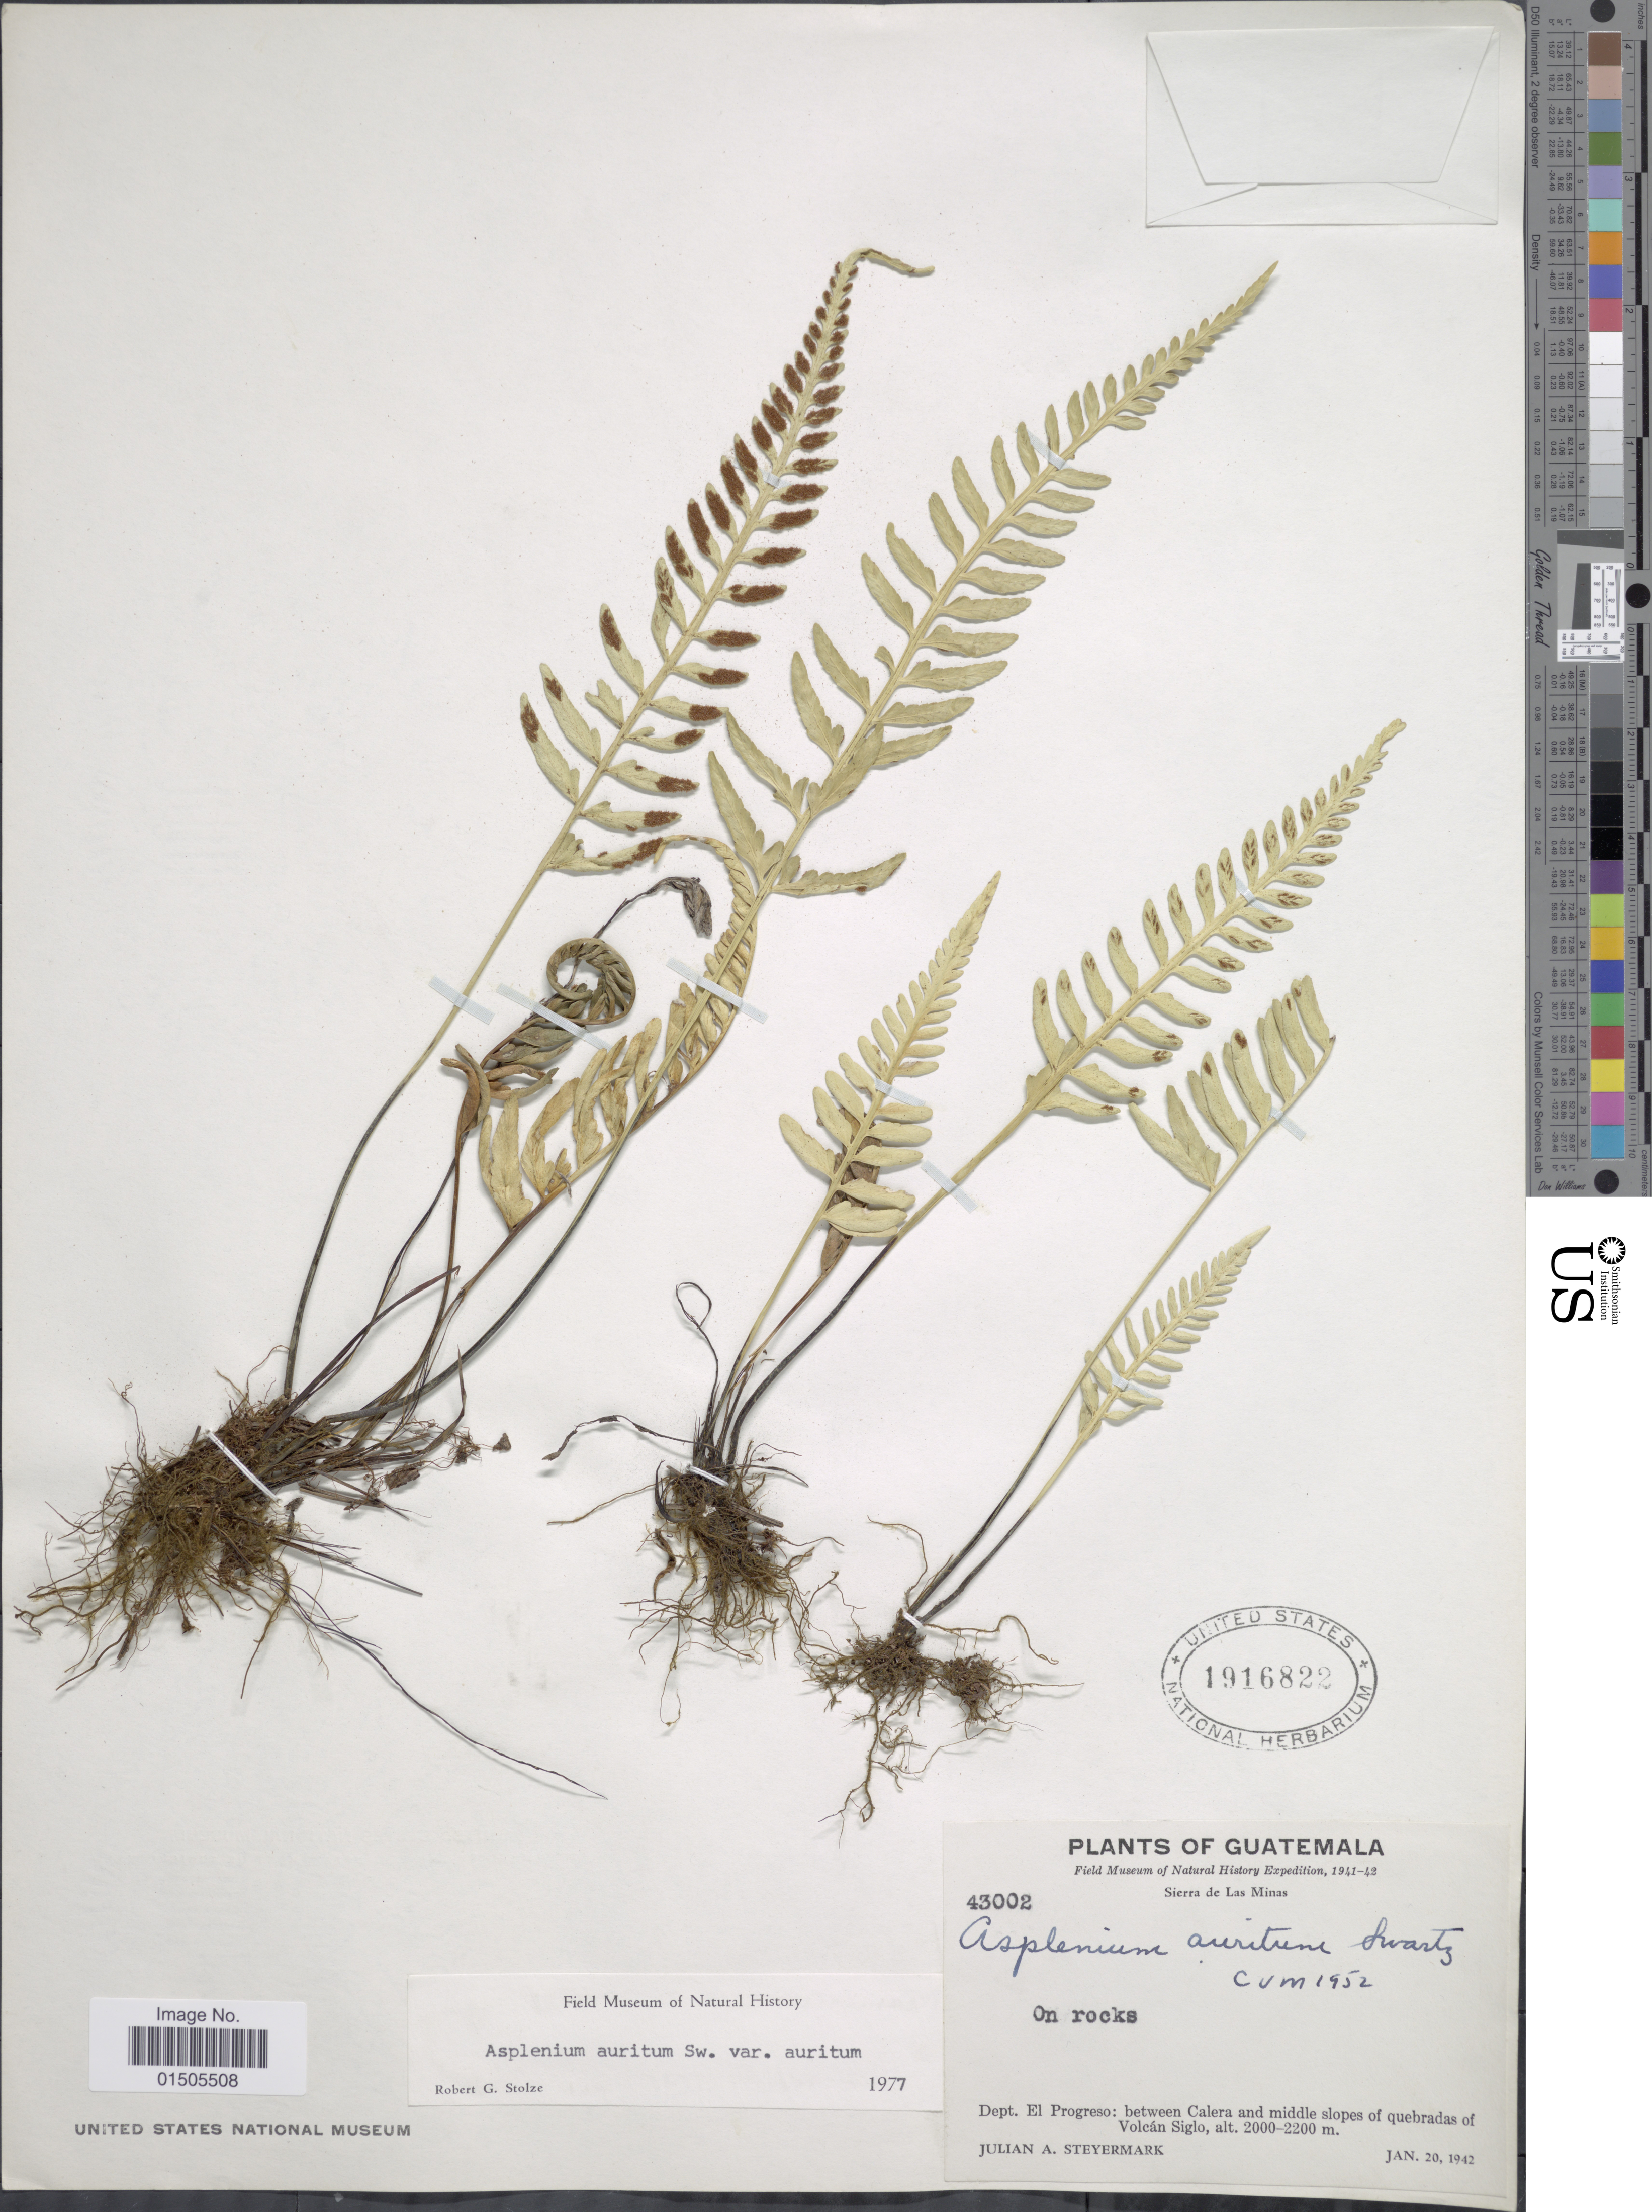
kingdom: Plantae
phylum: Tracheophyta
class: Polypodiopsida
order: Polypodiales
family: Aspleniaceae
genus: Asplenium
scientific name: Asplenium auritum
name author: Sw.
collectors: J. Steyermark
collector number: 43002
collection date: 1942-01-20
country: Guatemala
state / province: El Progreso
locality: Sierra de Las Minas, Between Calera and middle slopes of quebradas of Volcan Siglo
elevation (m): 2000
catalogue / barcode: US 1916822